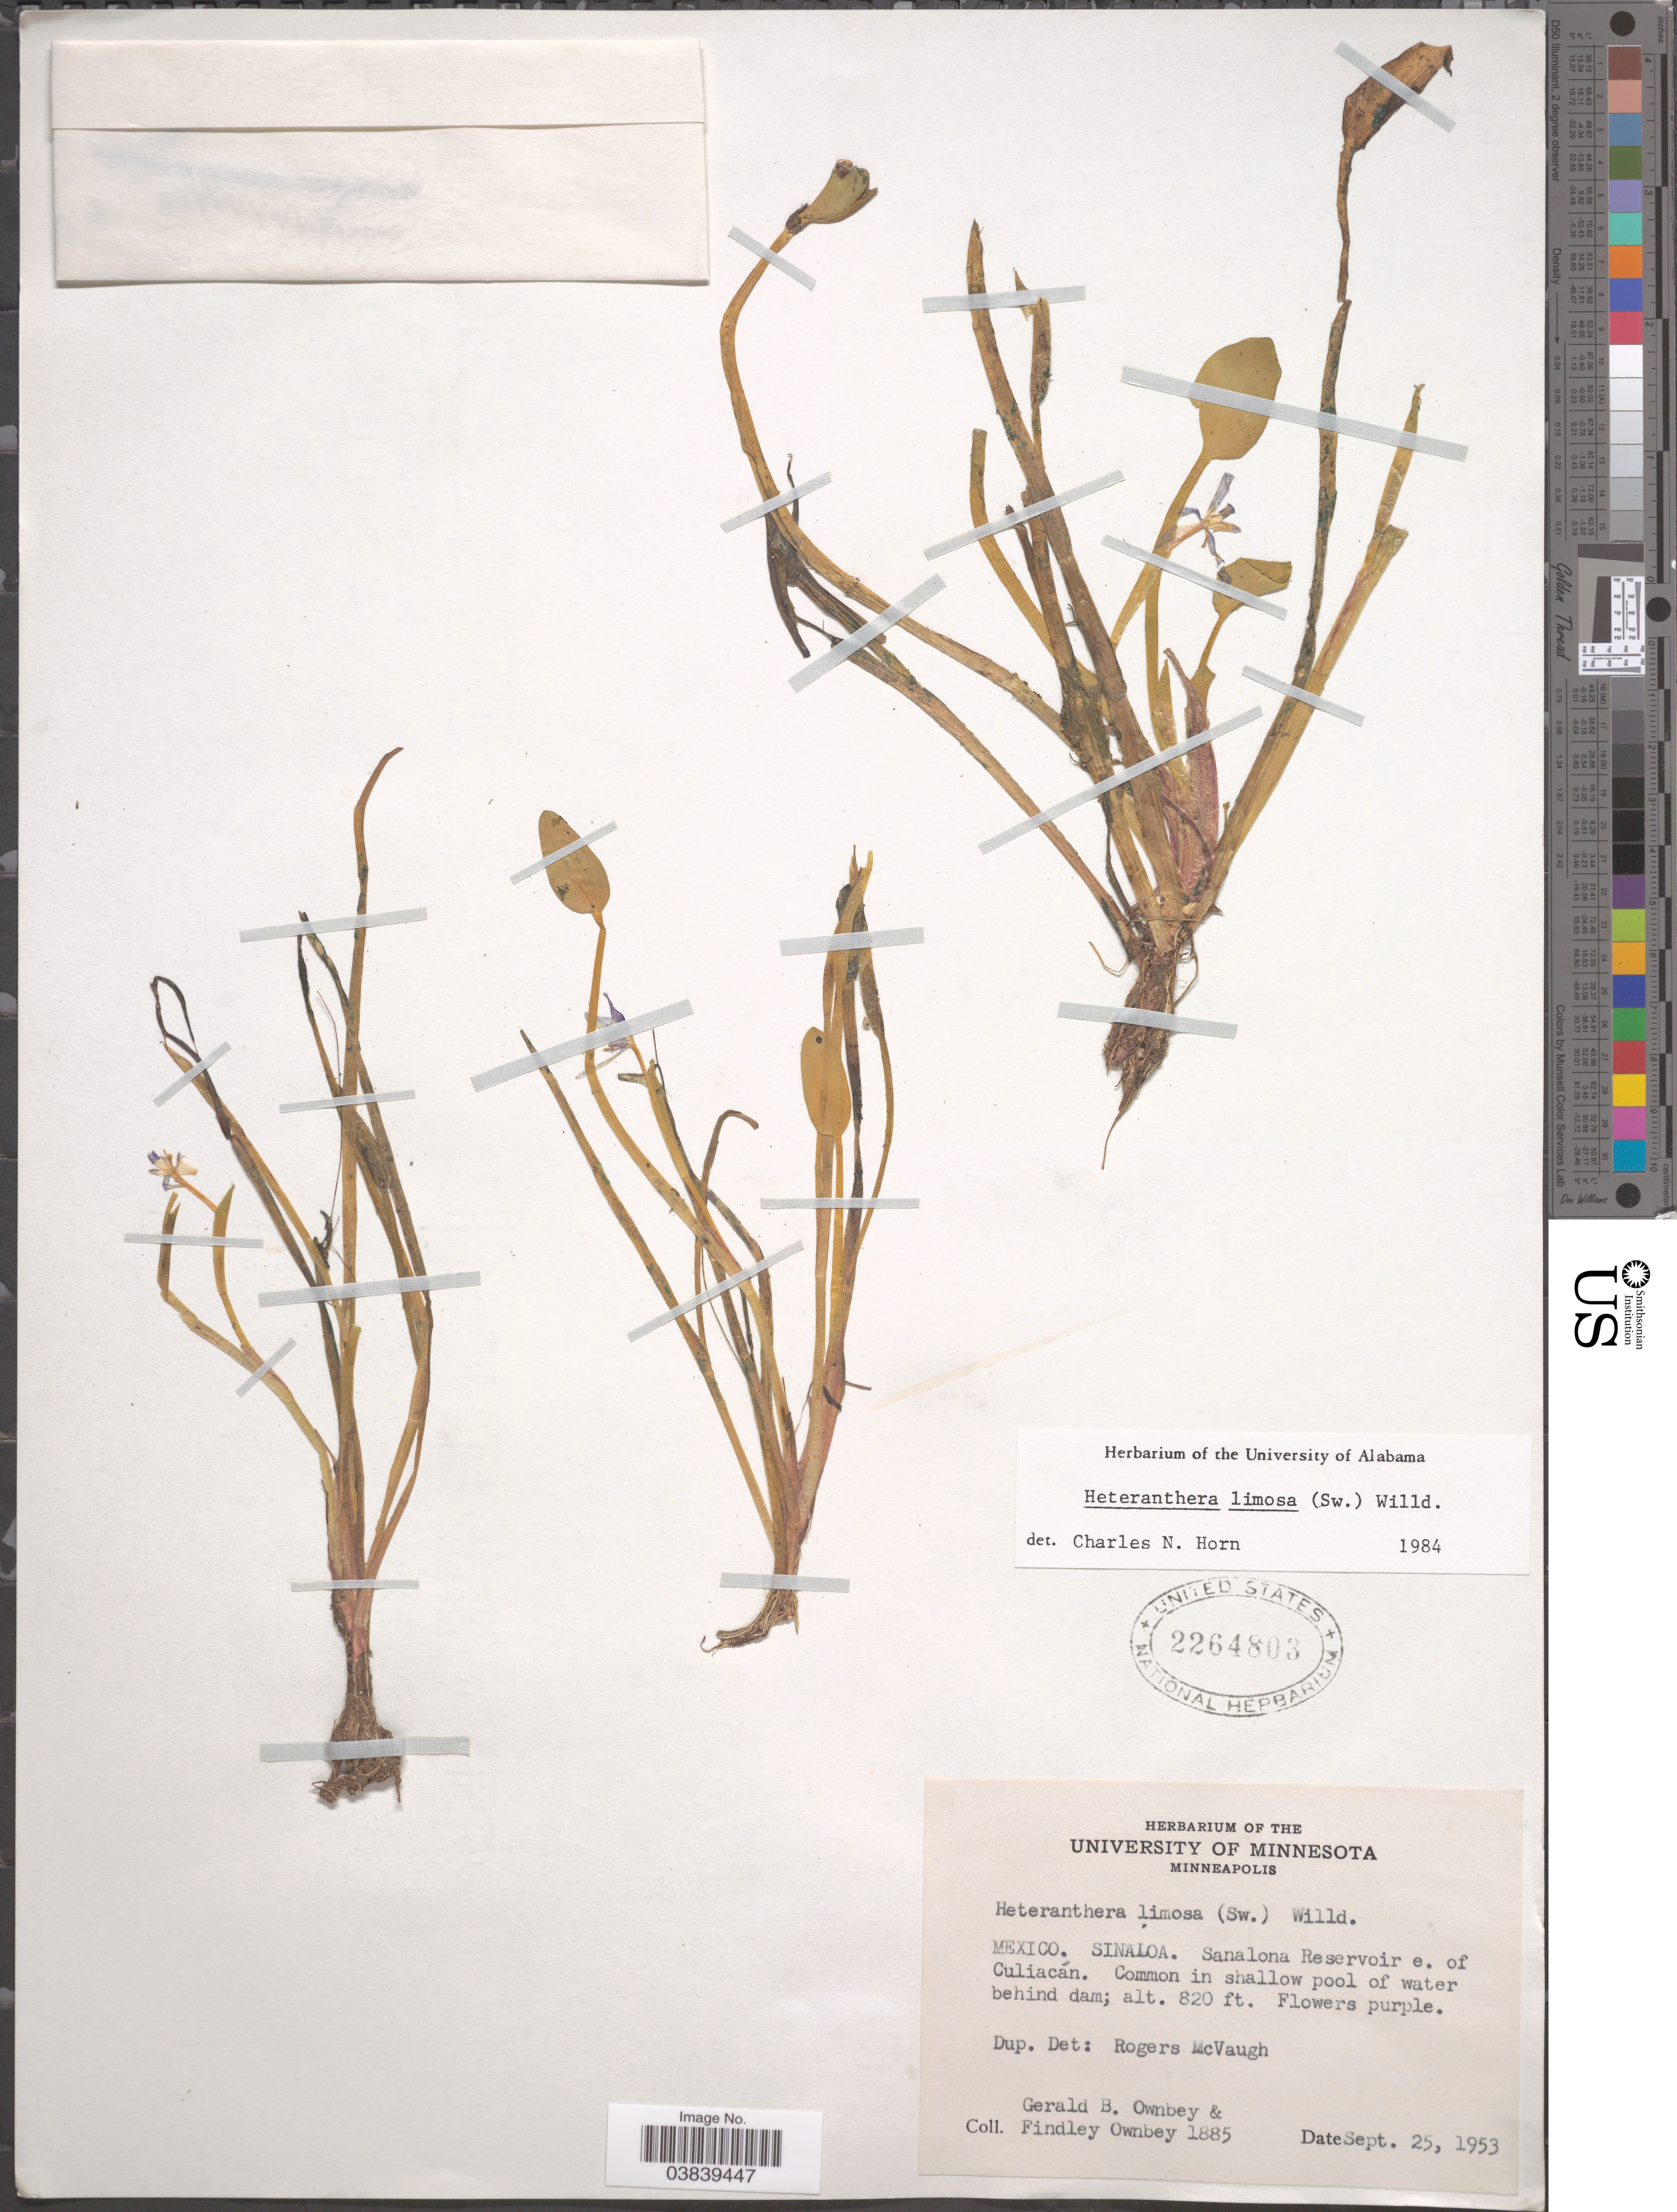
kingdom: Plantae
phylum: Tracheophyta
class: Liliopsida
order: Commelinales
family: Pontederiaceae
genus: Heteranthera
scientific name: Heteranthera limosa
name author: (Sw.) Willd.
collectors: G. B. Ownbey & F. Ownbey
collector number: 1885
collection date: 1953-09-25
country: Mexico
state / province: Sinaloa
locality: Sanalona Reservoir e. of Culiacán.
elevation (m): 250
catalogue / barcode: US 2264803